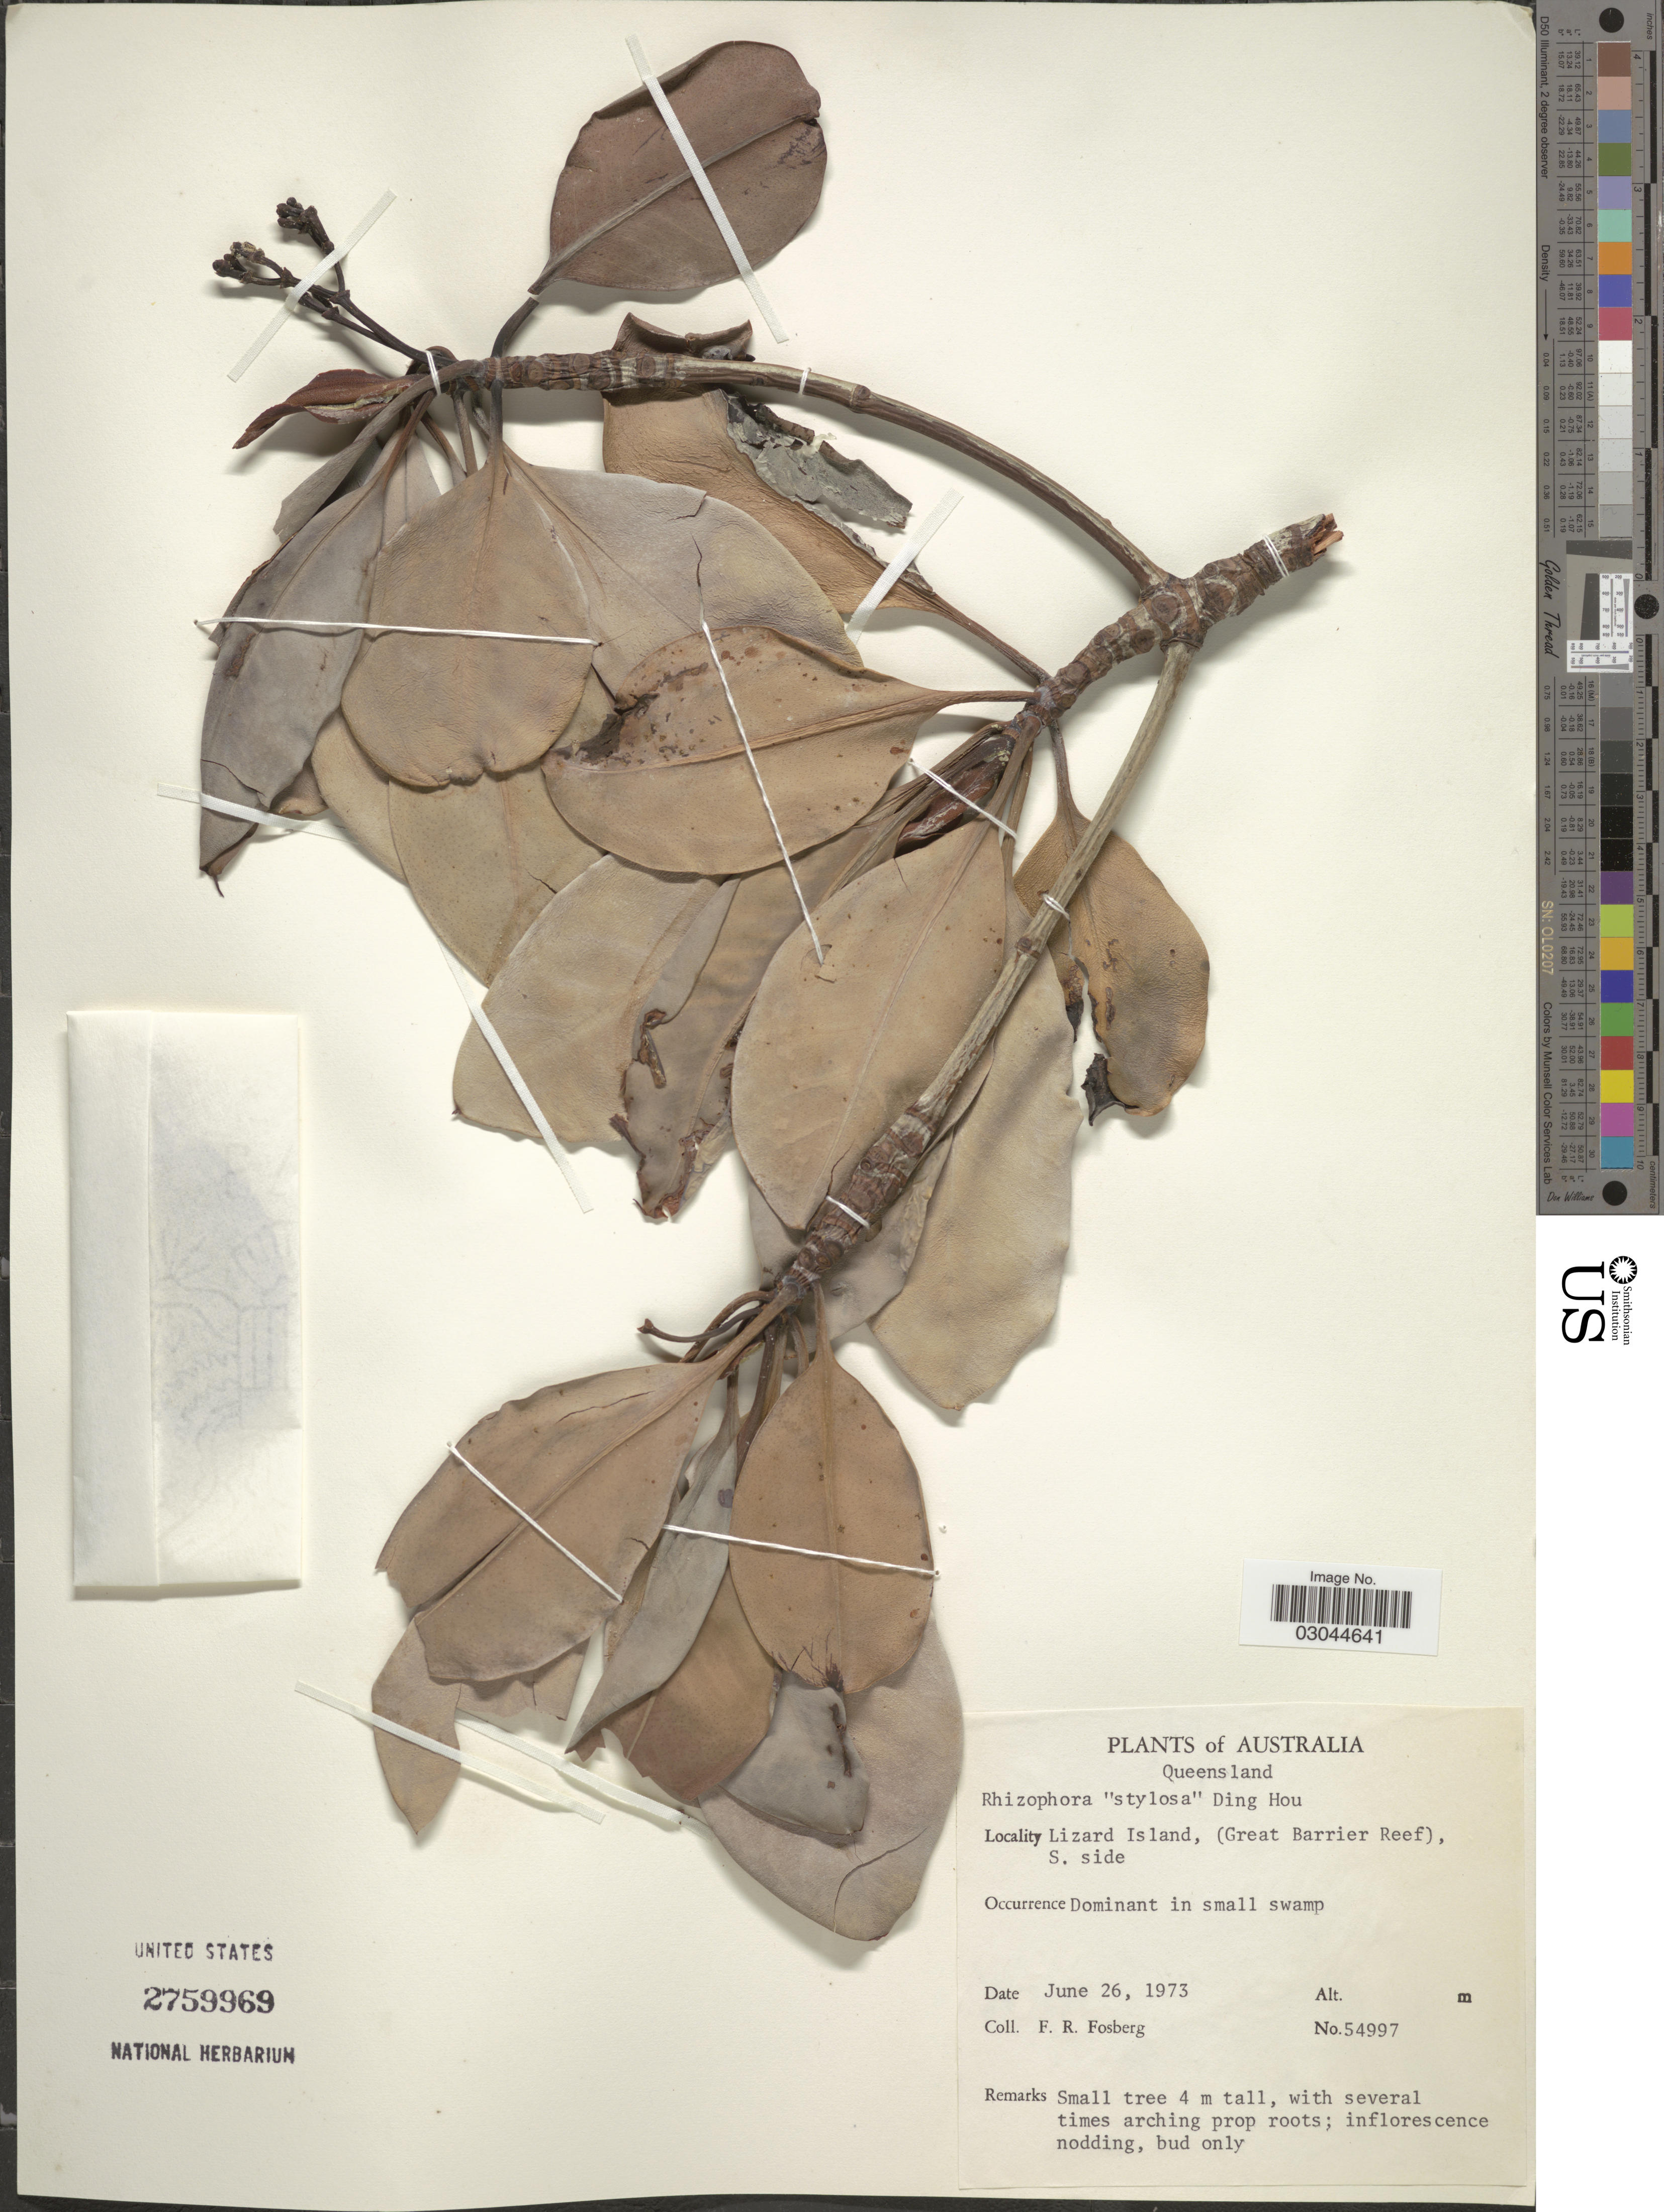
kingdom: Plantae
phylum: Tracheophyta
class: Magnoliopsida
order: Malpighiales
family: Rhizophoraceae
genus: Rhizophora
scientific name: Rhizophora mucronata var. stylosa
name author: Lam.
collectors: F. R. Fosberg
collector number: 54997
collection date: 1973-06-26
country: Australia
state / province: Queensland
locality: Lizard Island, (Great Barrier Reef), S. side.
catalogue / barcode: US 2759969